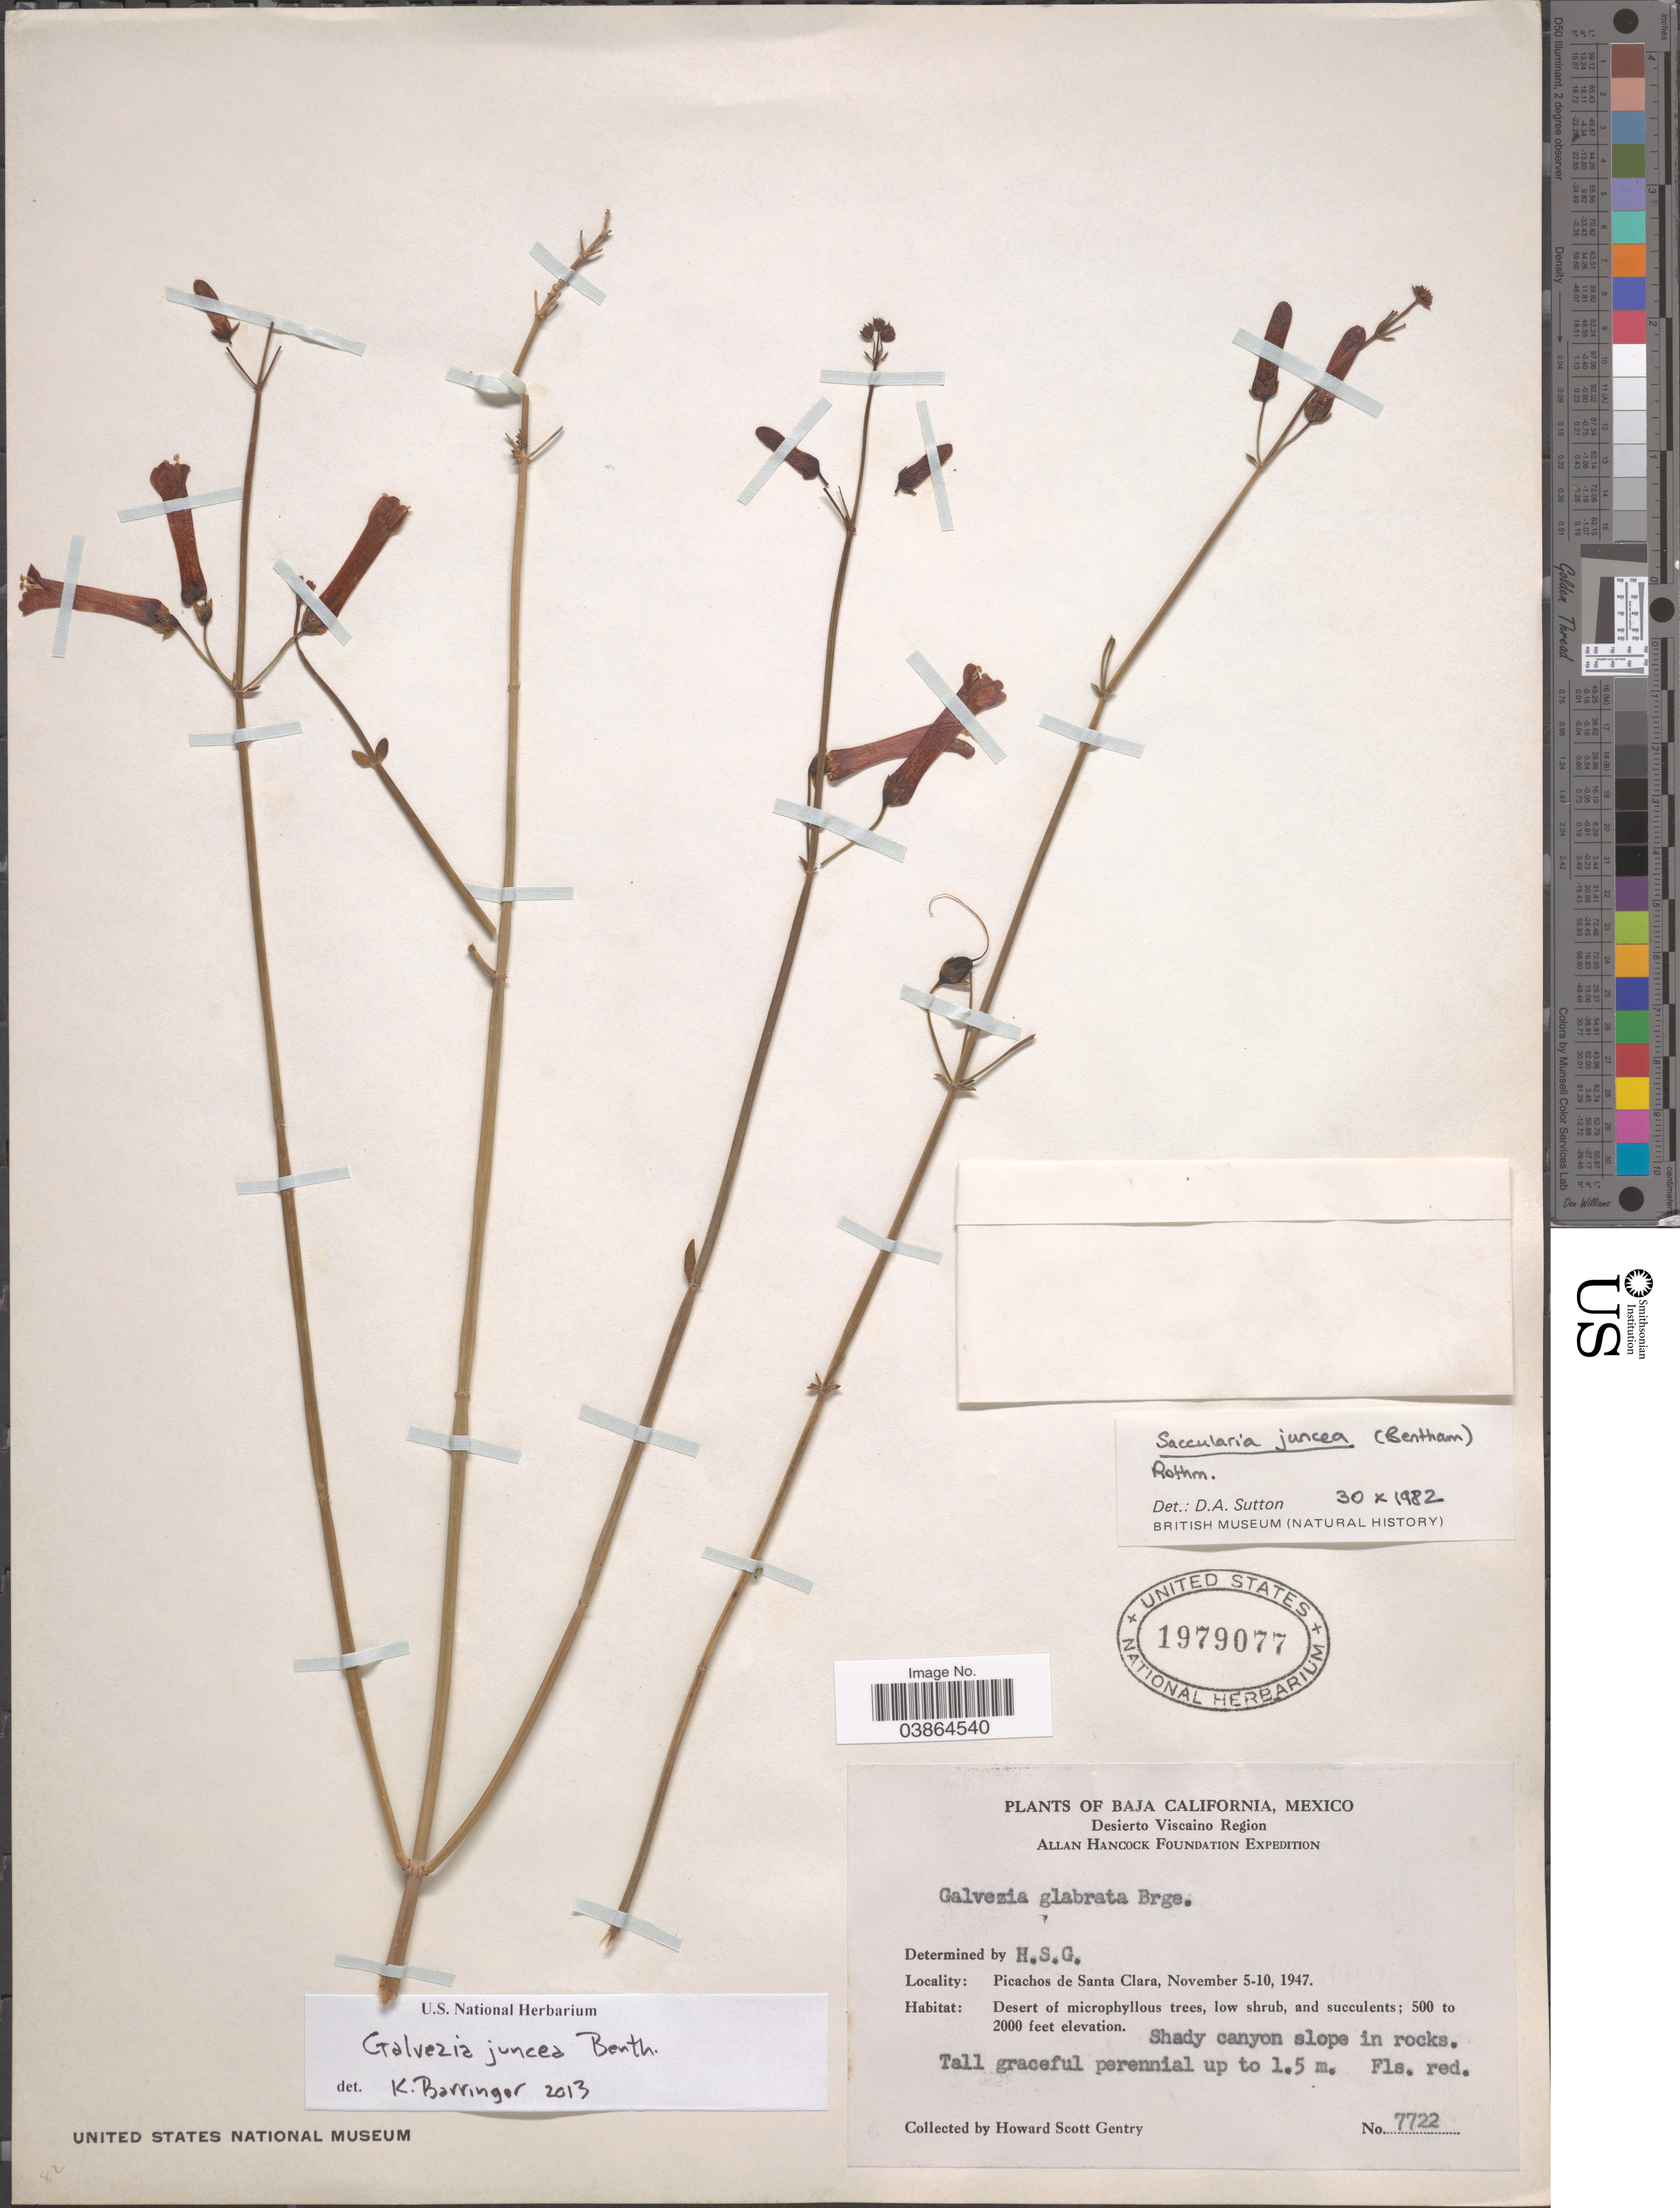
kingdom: Plantae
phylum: Tracheophyta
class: Magnoliopsida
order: Lamiales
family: Plantaginaceae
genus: Gambelia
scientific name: Gambelia juncea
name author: (Benth.) D.A. Sutton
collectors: H. S. Gentry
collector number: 7722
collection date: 1947-11-05/1947-11-10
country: Mexico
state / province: Baja California Sur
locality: Desierto Viscaino Region. Allan Hancock Foundation [unsure placement] Picachos de Santa Clara.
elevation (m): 152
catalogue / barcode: US 1979077